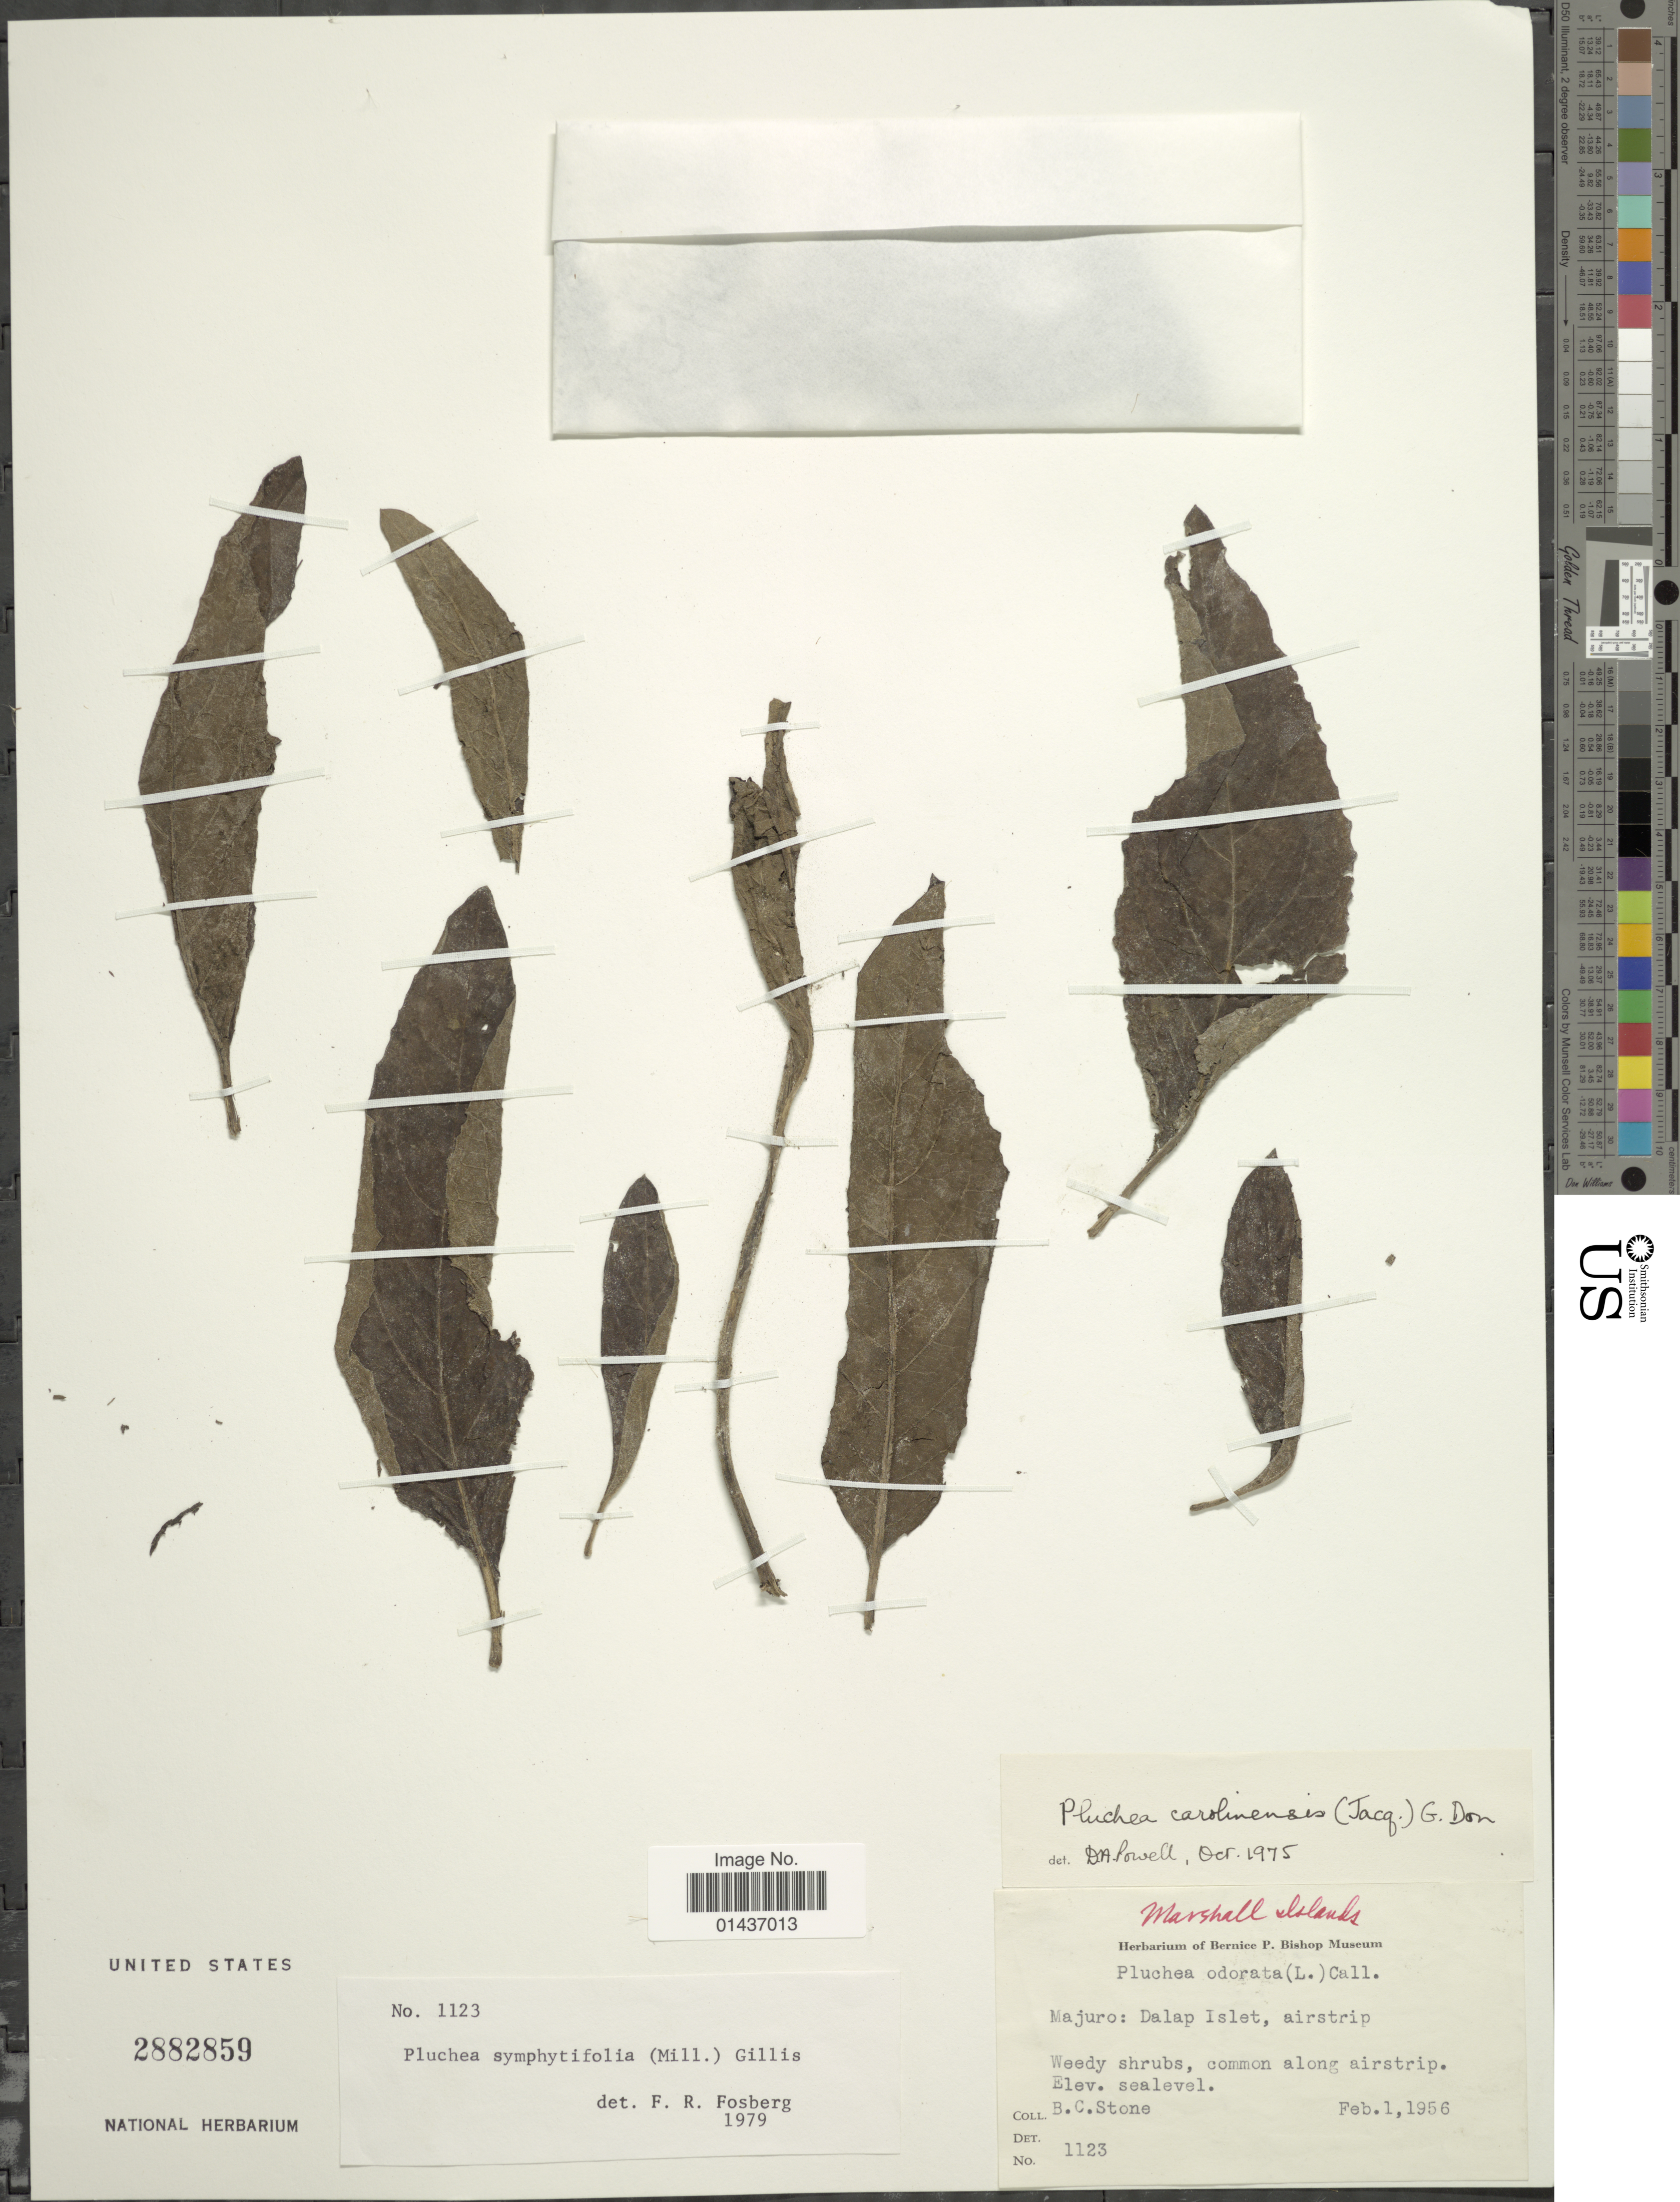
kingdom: Plantae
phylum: Tracheophyta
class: Magnoliopsida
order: Asterales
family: Asteraceae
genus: Pluchea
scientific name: Pluchea carolinensis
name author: (Jacq.) D. Don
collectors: B. C. Stone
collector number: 1123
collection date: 1956-02-01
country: Marshall Islands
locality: Majuro: Dalap Islet, airstrip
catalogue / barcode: US 2882859